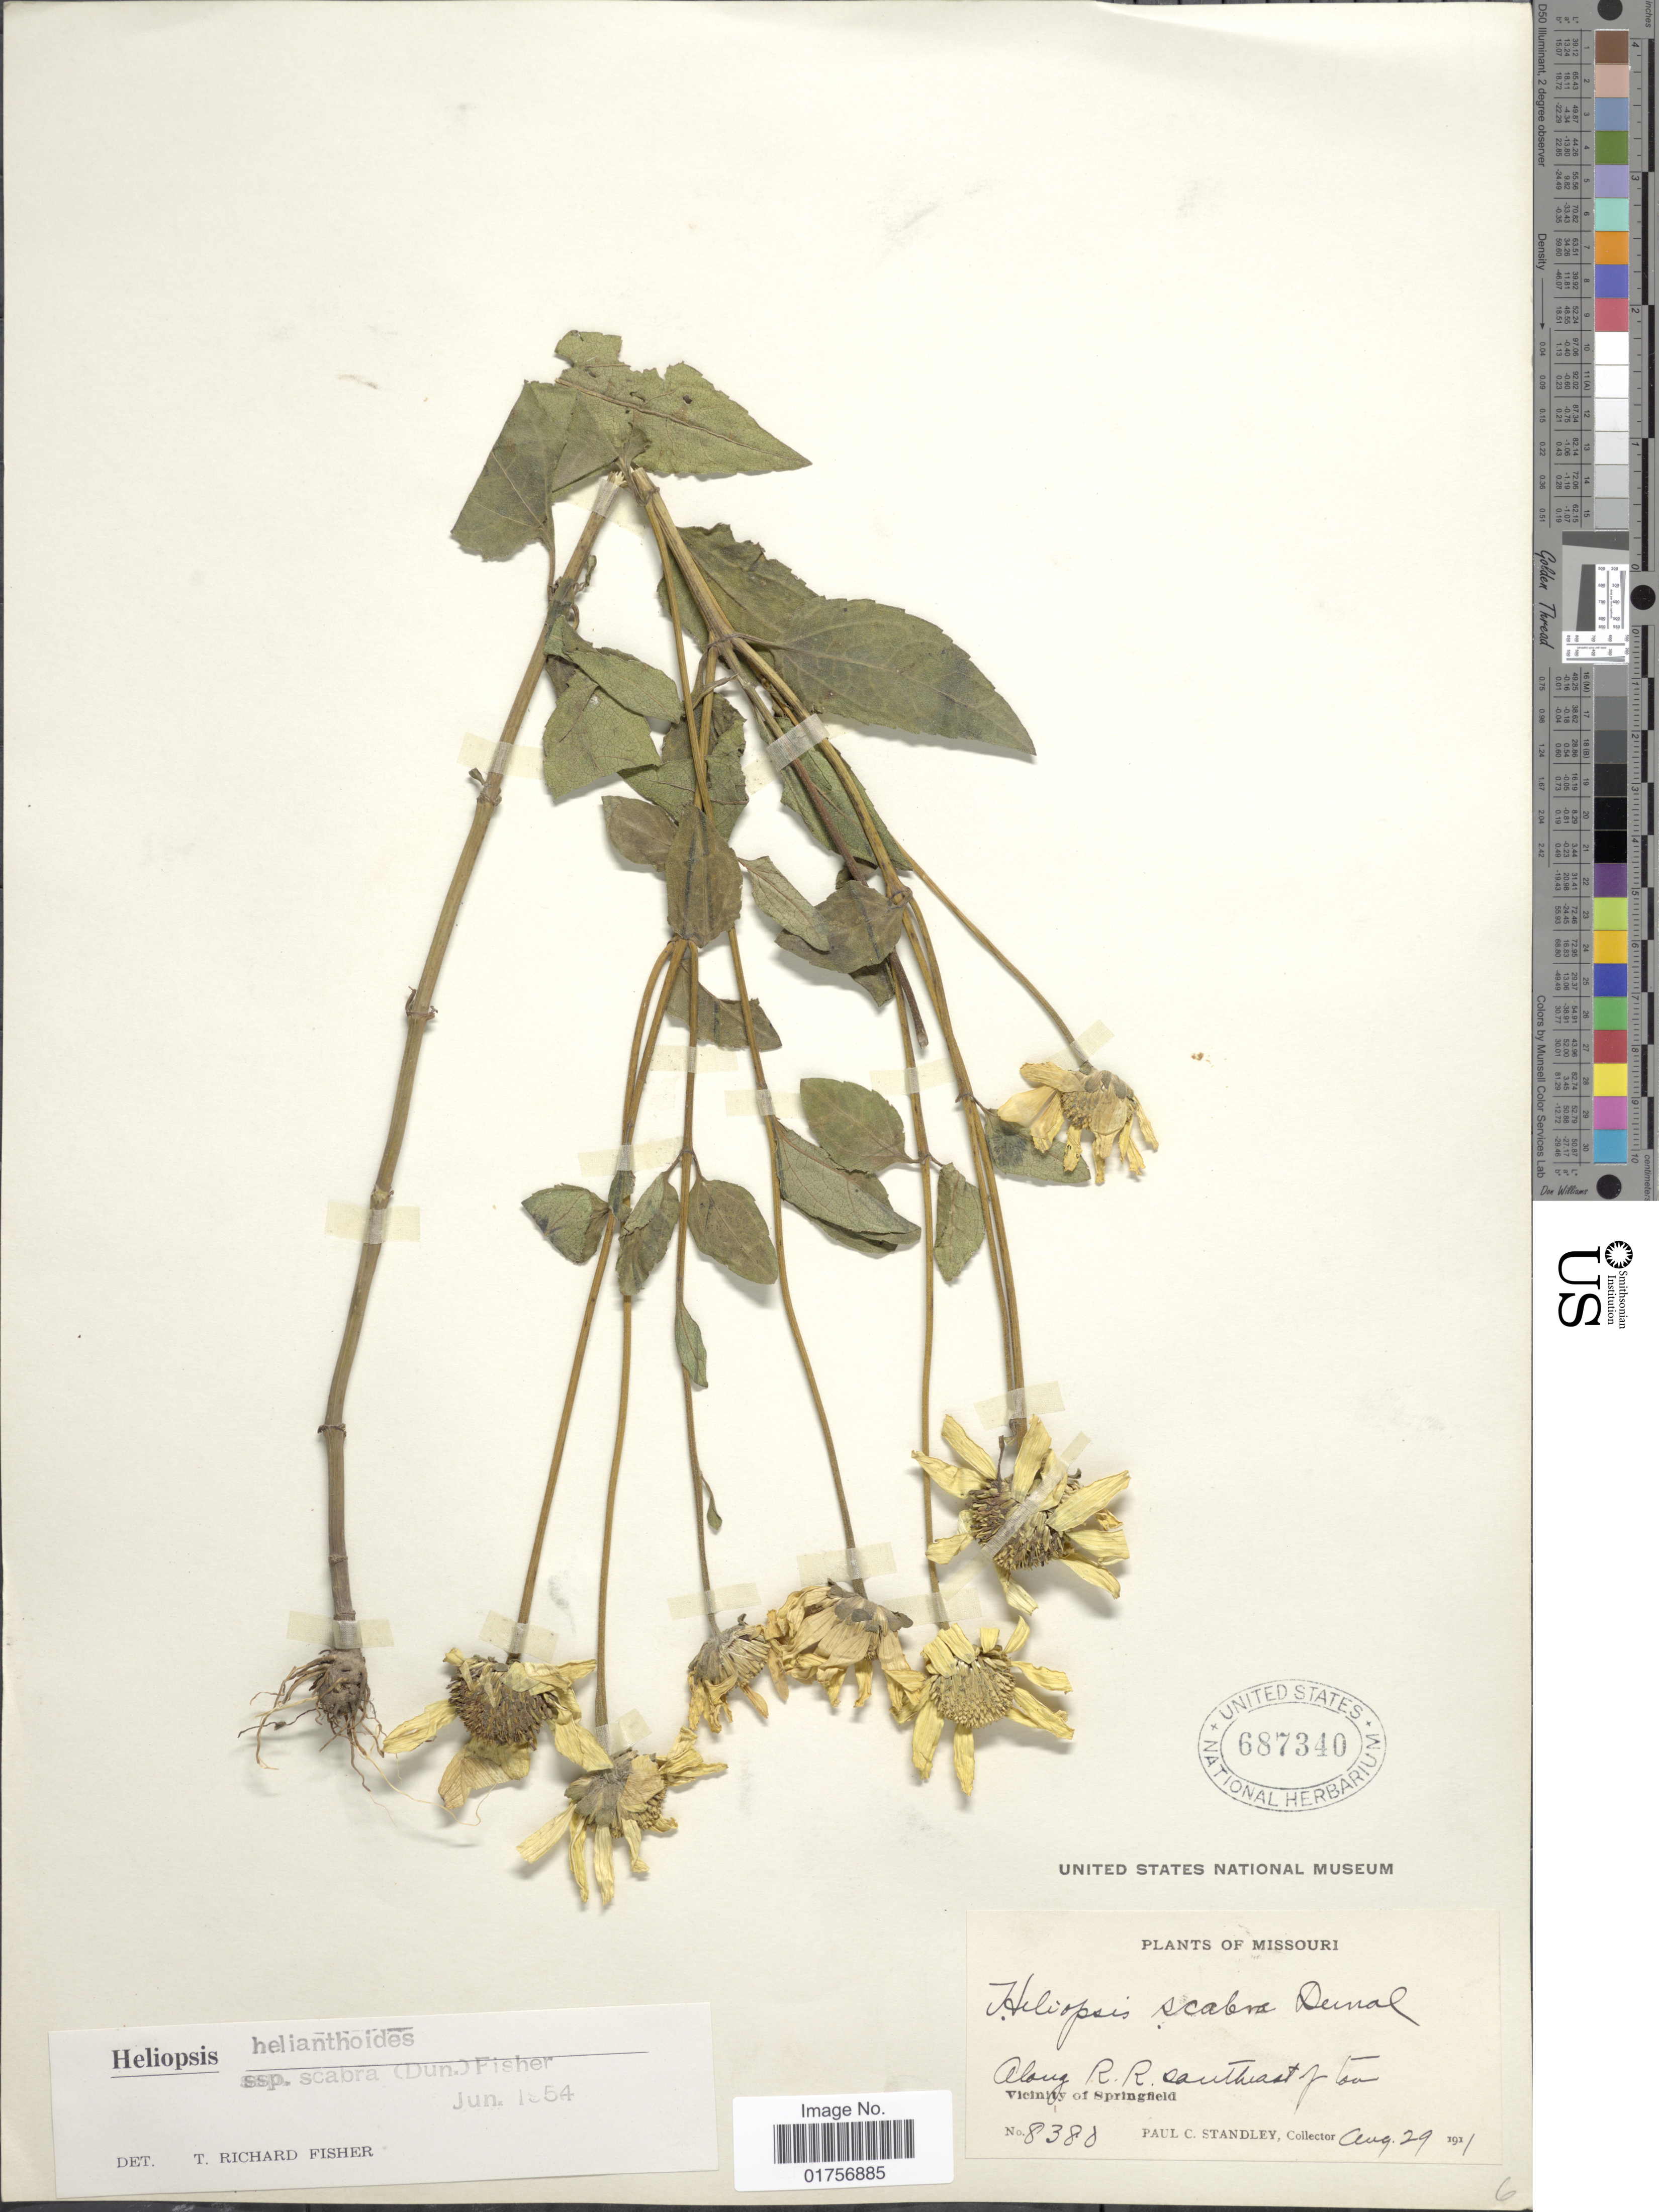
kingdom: Plantae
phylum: Tracheophyta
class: Magnoliopsida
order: Asterales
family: Asteraceae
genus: Heliopsis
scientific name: Heliopsis helianthoides var. scabra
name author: (Dunal) T.R. Fisher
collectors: P. C. Standley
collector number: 8380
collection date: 1911-08-29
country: United States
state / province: Missouri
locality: Along R. R. southeast of town, Vicinity of Springfield.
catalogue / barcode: US 687340